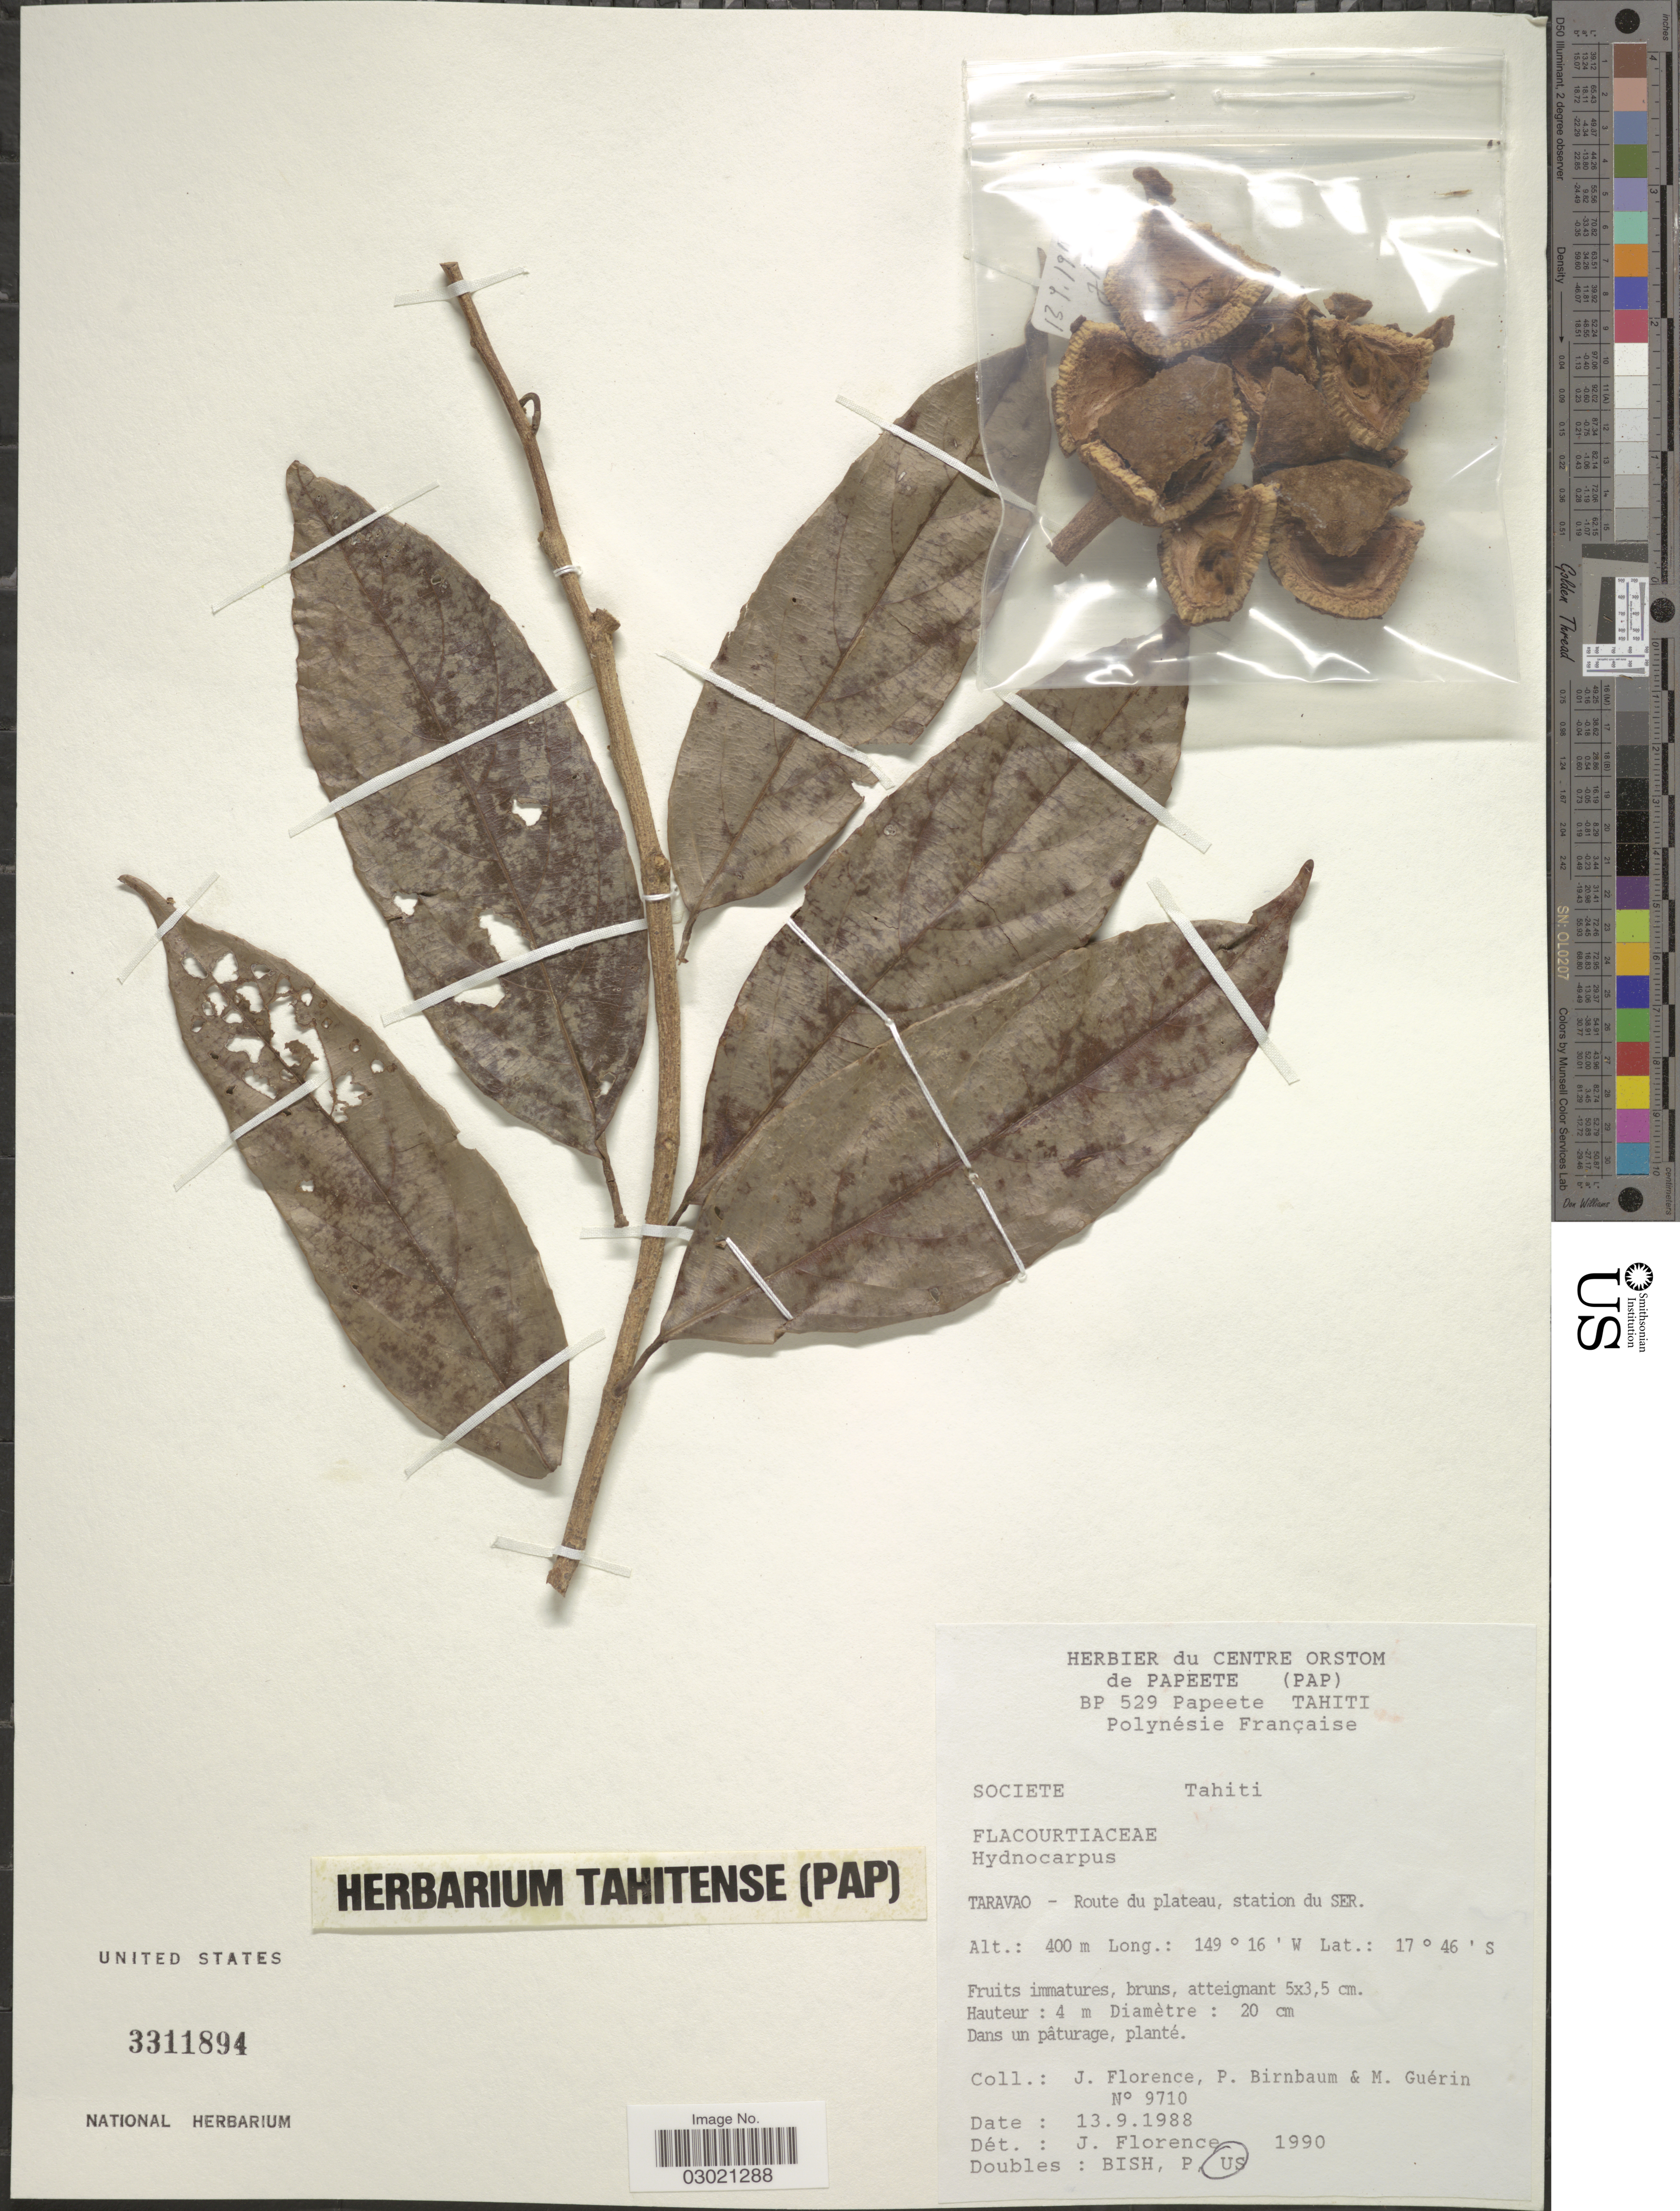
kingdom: Plantae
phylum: Tracheophyta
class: Magnoliopsida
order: Malpighiales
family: Achariaceae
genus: Hydnocarpus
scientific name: Hydnocarpus sp.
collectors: J. Florence, P. Birnbaum & M. Guérin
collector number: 9710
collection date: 1988-09-13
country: French Polynesia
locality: Societe, Tahiti. Taravao - Route du plateau, station du SER.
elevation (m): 400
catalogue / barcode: US 3311894